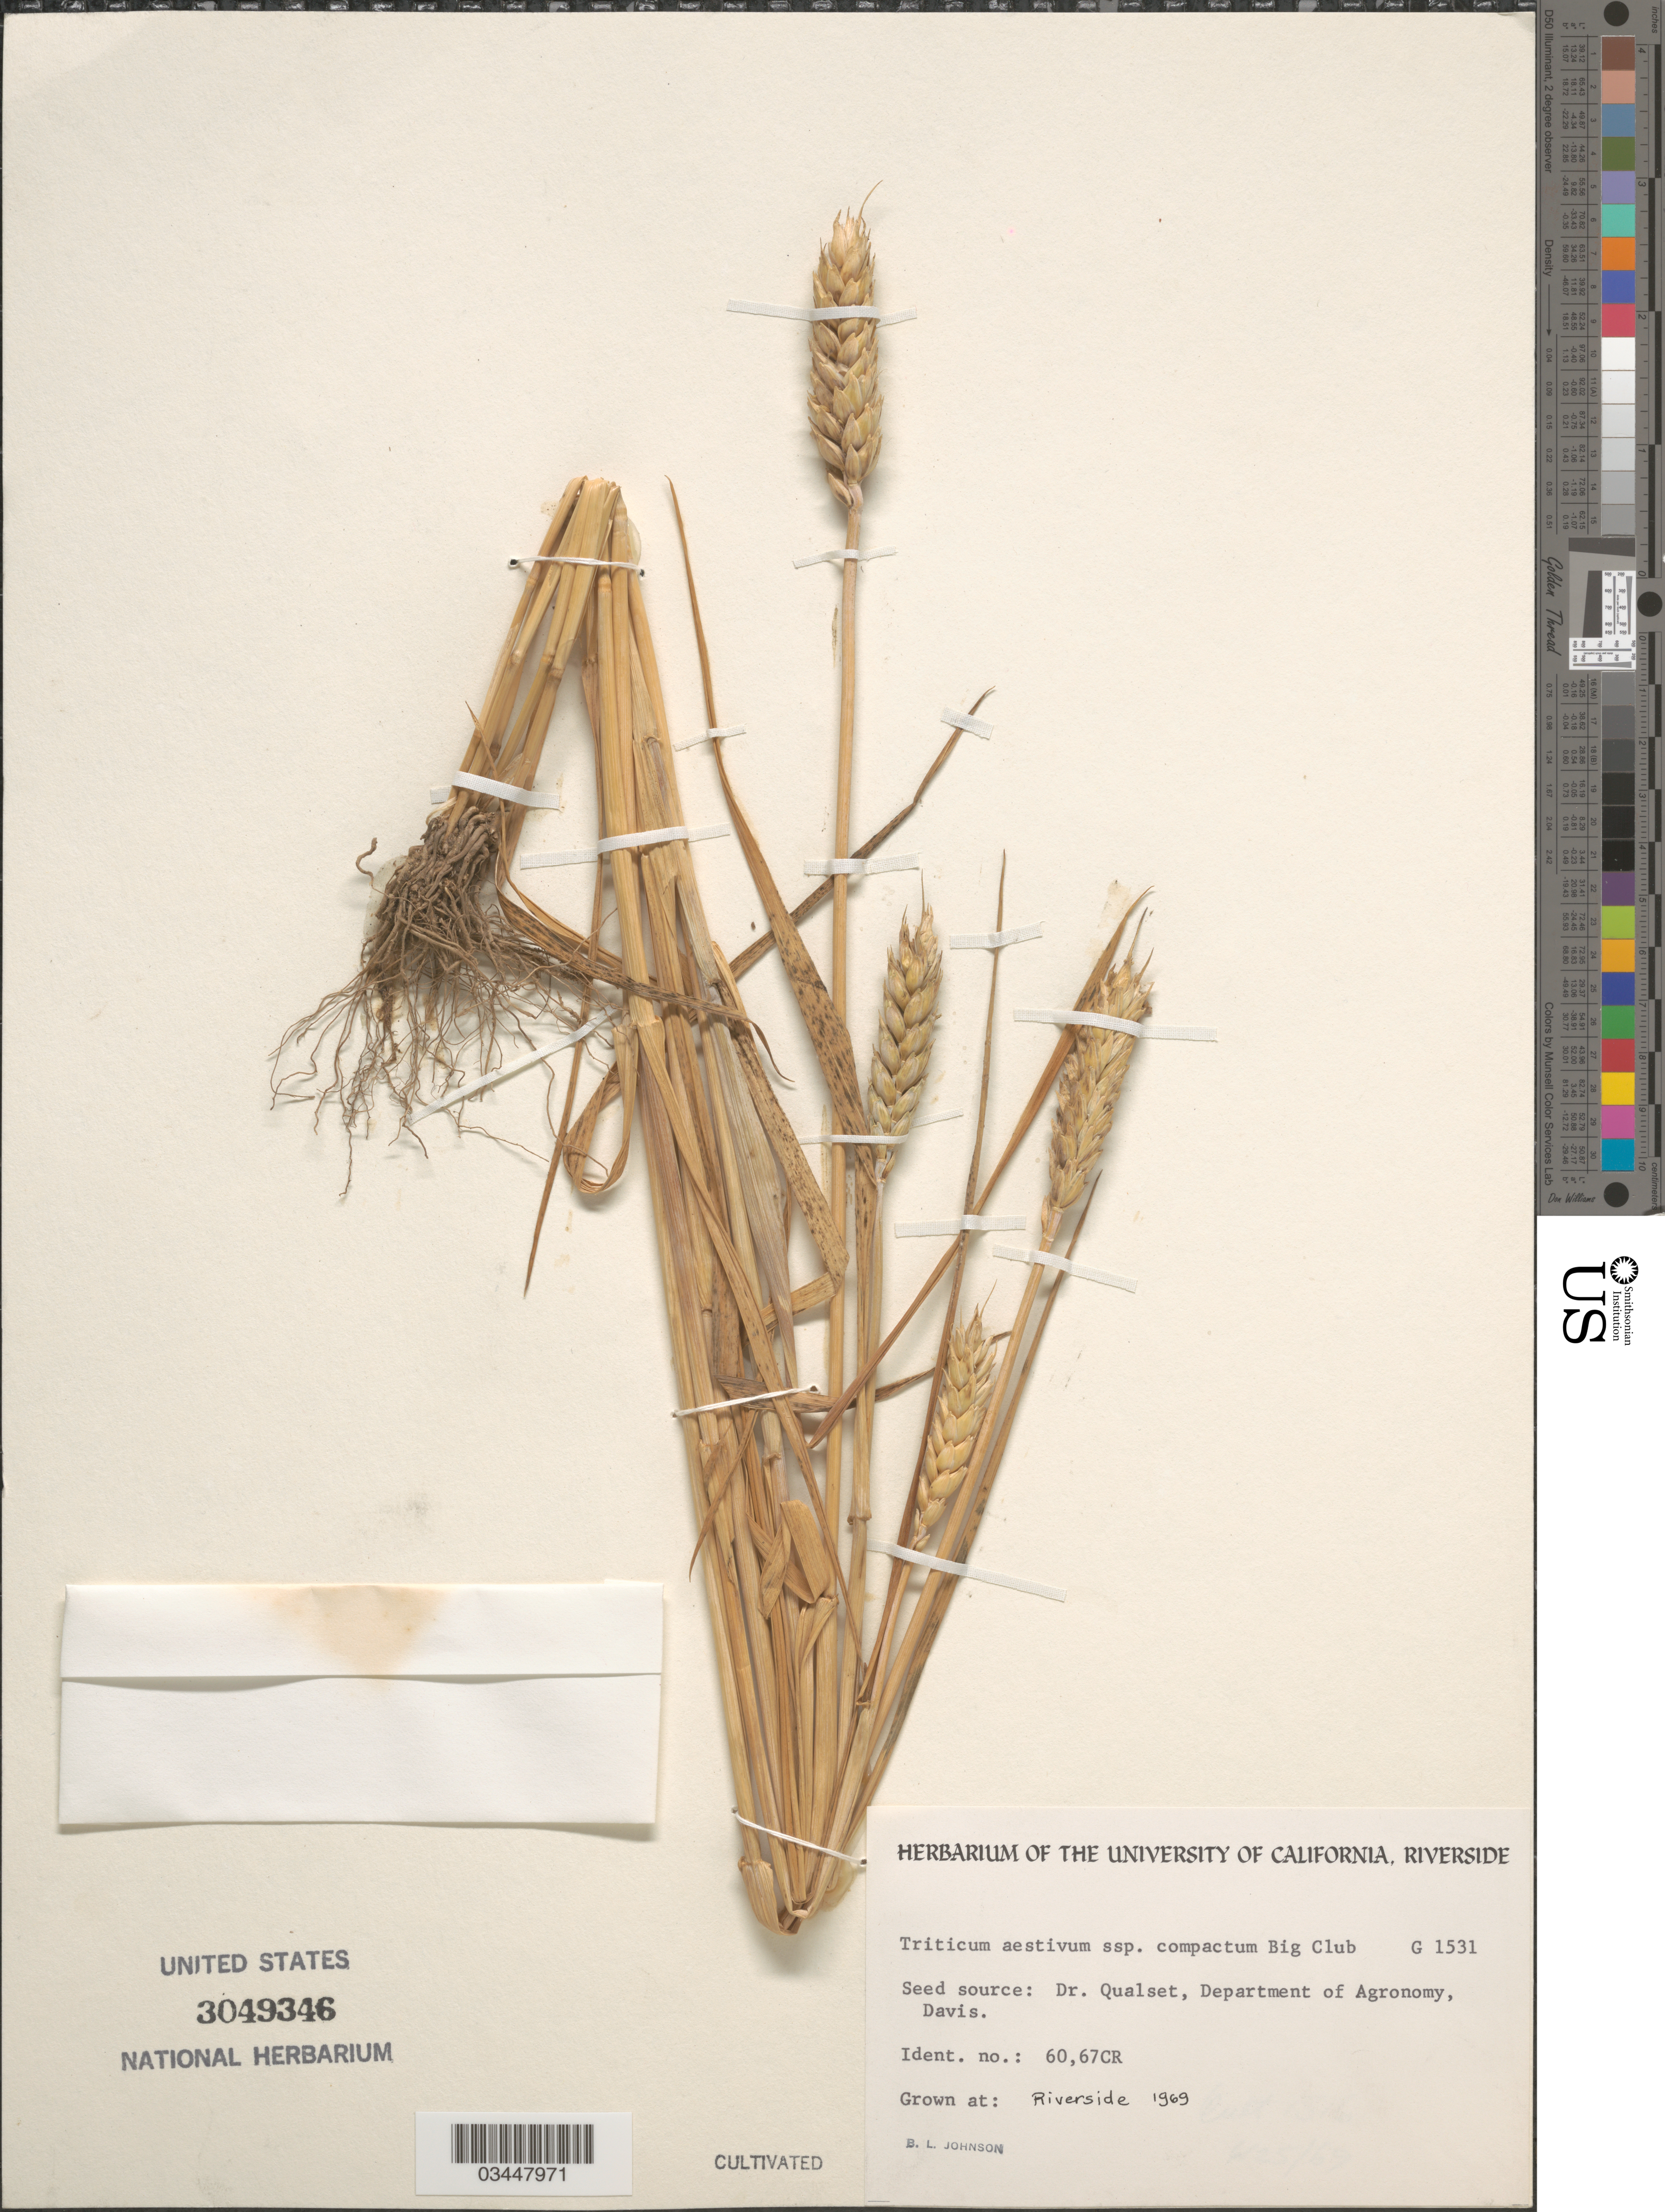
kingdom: Plantae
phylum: Tracheophyta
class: Liliopsida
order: Poales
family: Poaceae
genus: Triticum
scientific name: Triticum aestivum subsp. compactum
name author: (Host) Mackey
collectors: B. Johnson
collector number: G1531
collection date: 1969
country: United States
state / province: California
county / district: Riverside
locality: Riverside.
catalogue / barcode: US 3049346